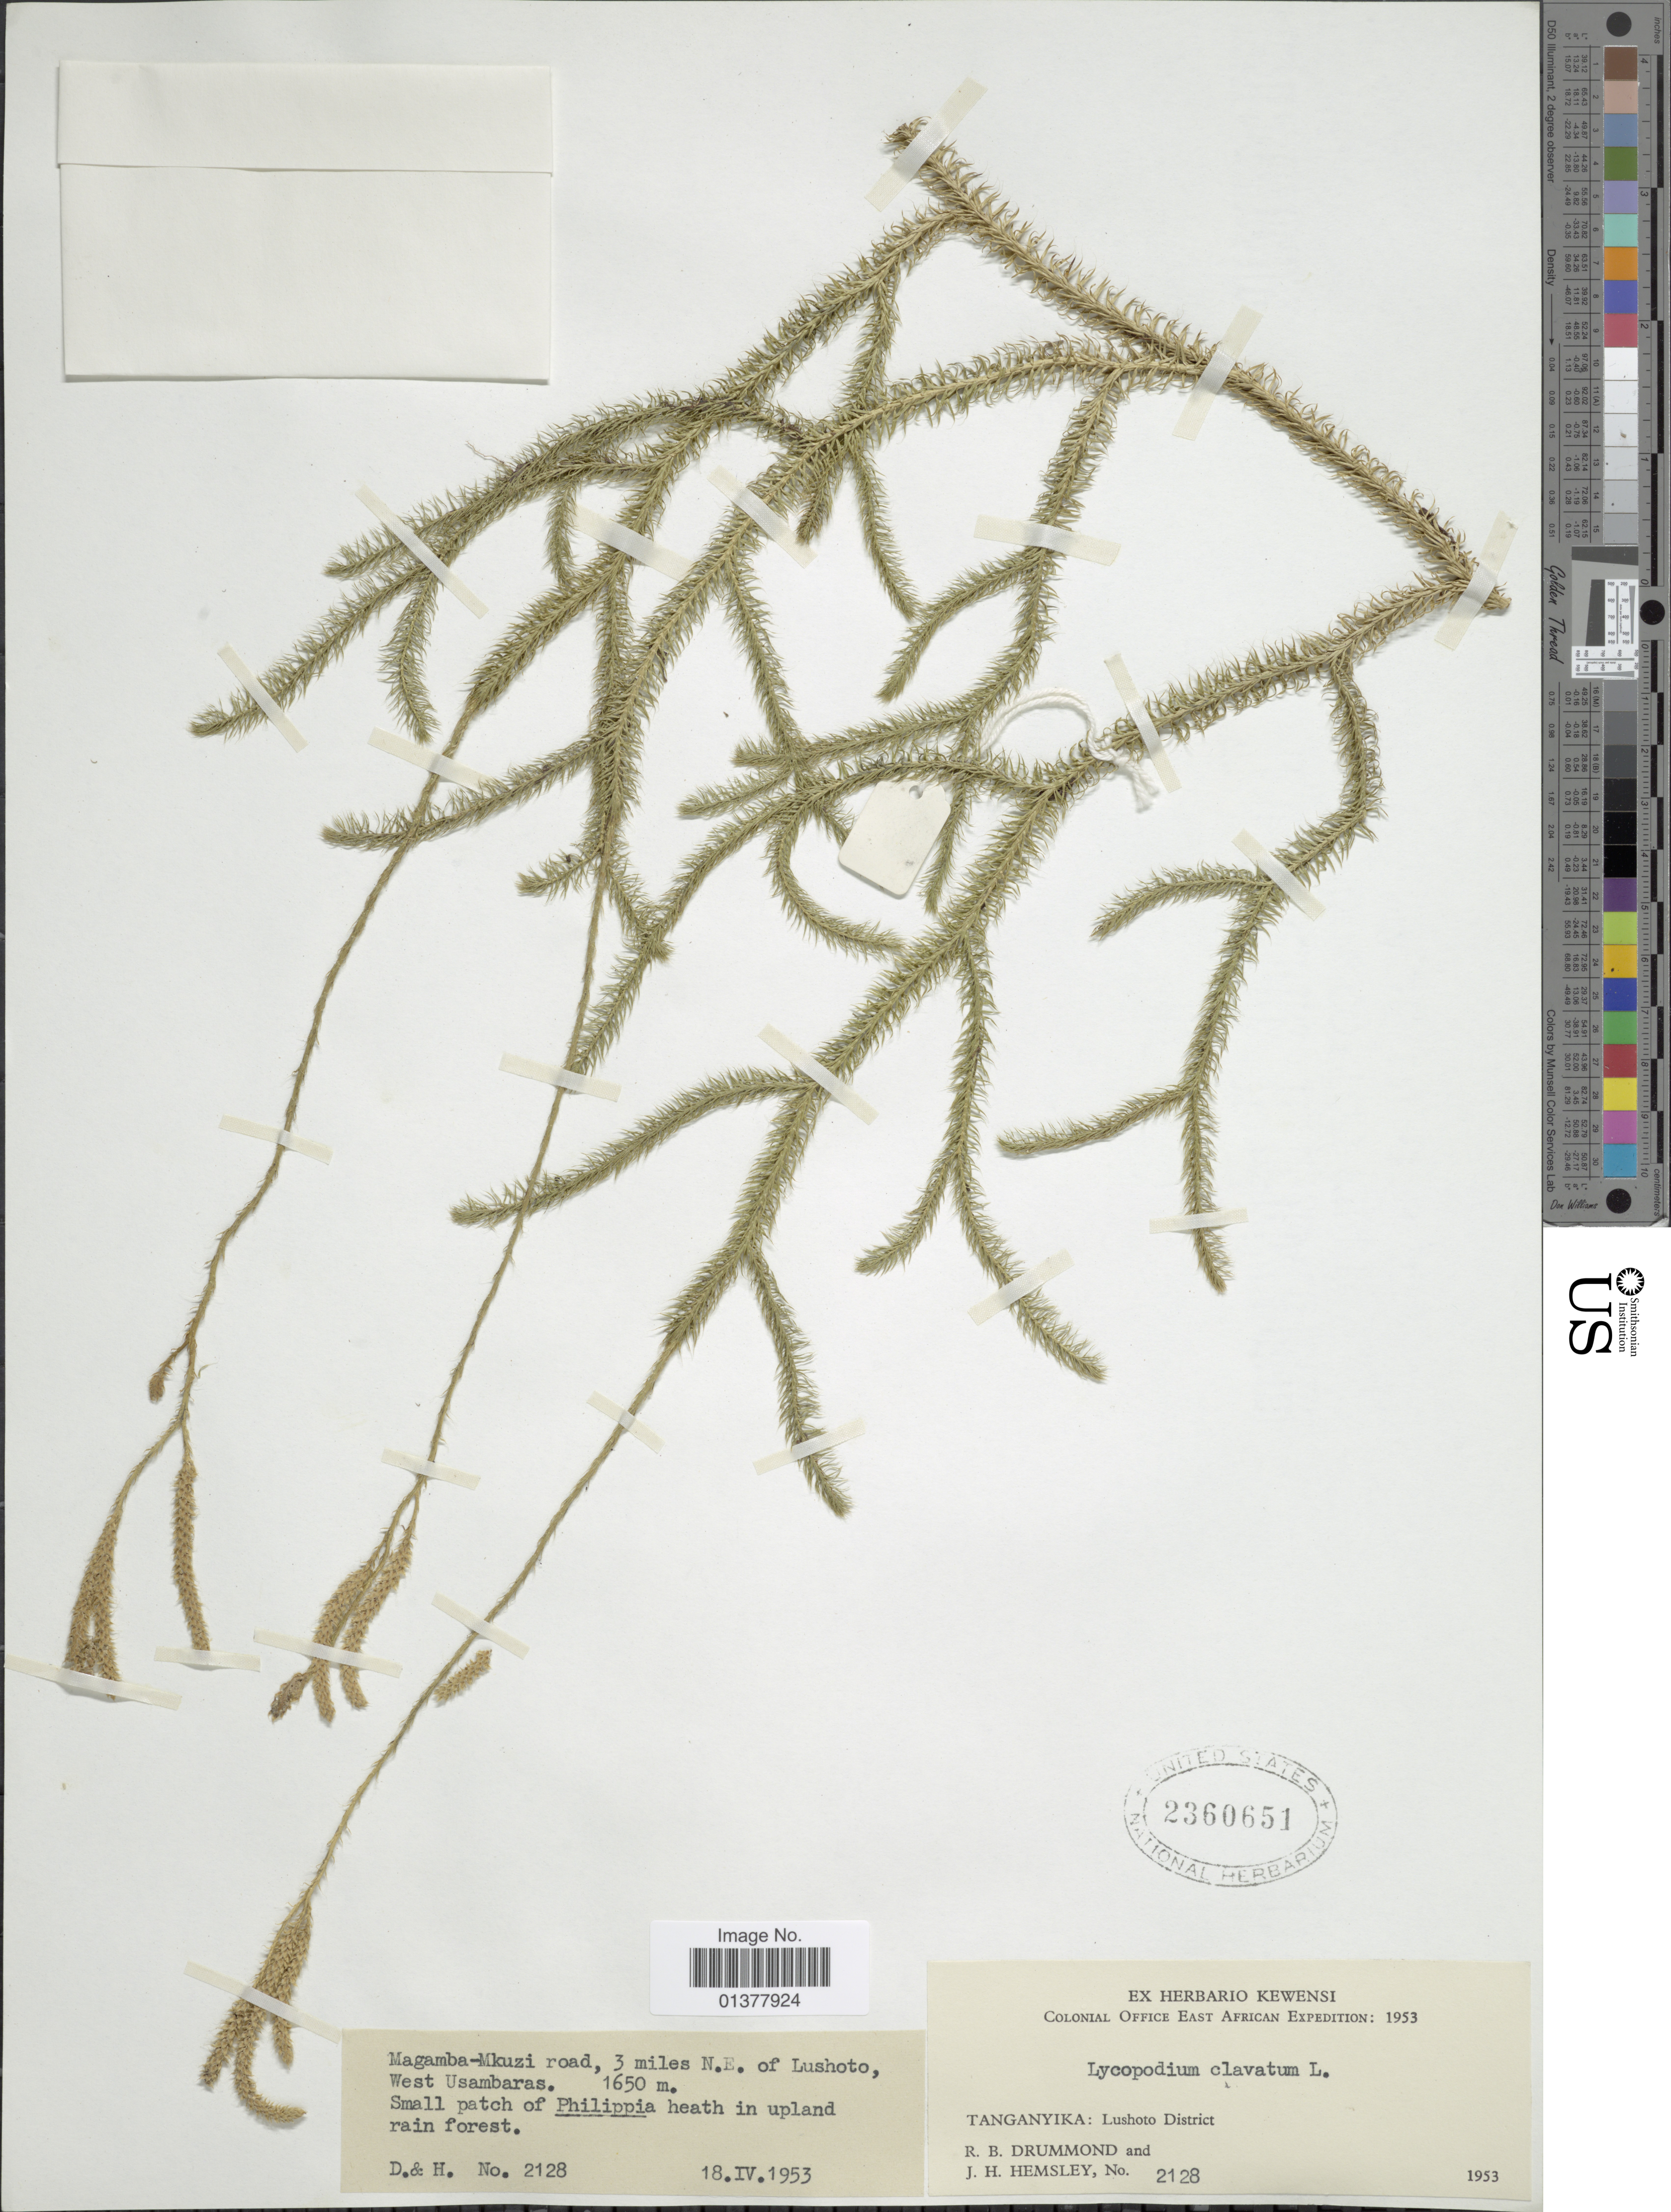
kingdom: Plantae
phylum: Tracheophyta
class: Lycopodiopsida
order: Lycopodiales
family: Lycopodiaceae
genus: Lycopodium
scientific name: Lycopodium clavatum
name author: L.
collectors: R. Drummond & J. H. Hemsley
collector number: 2128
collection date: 1953-04-18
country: Tanzania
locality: Magamba-Mkuzi road, 3miles N.E. of Lushoto, West Usambaras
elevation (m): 1650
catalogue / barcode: US 2360651